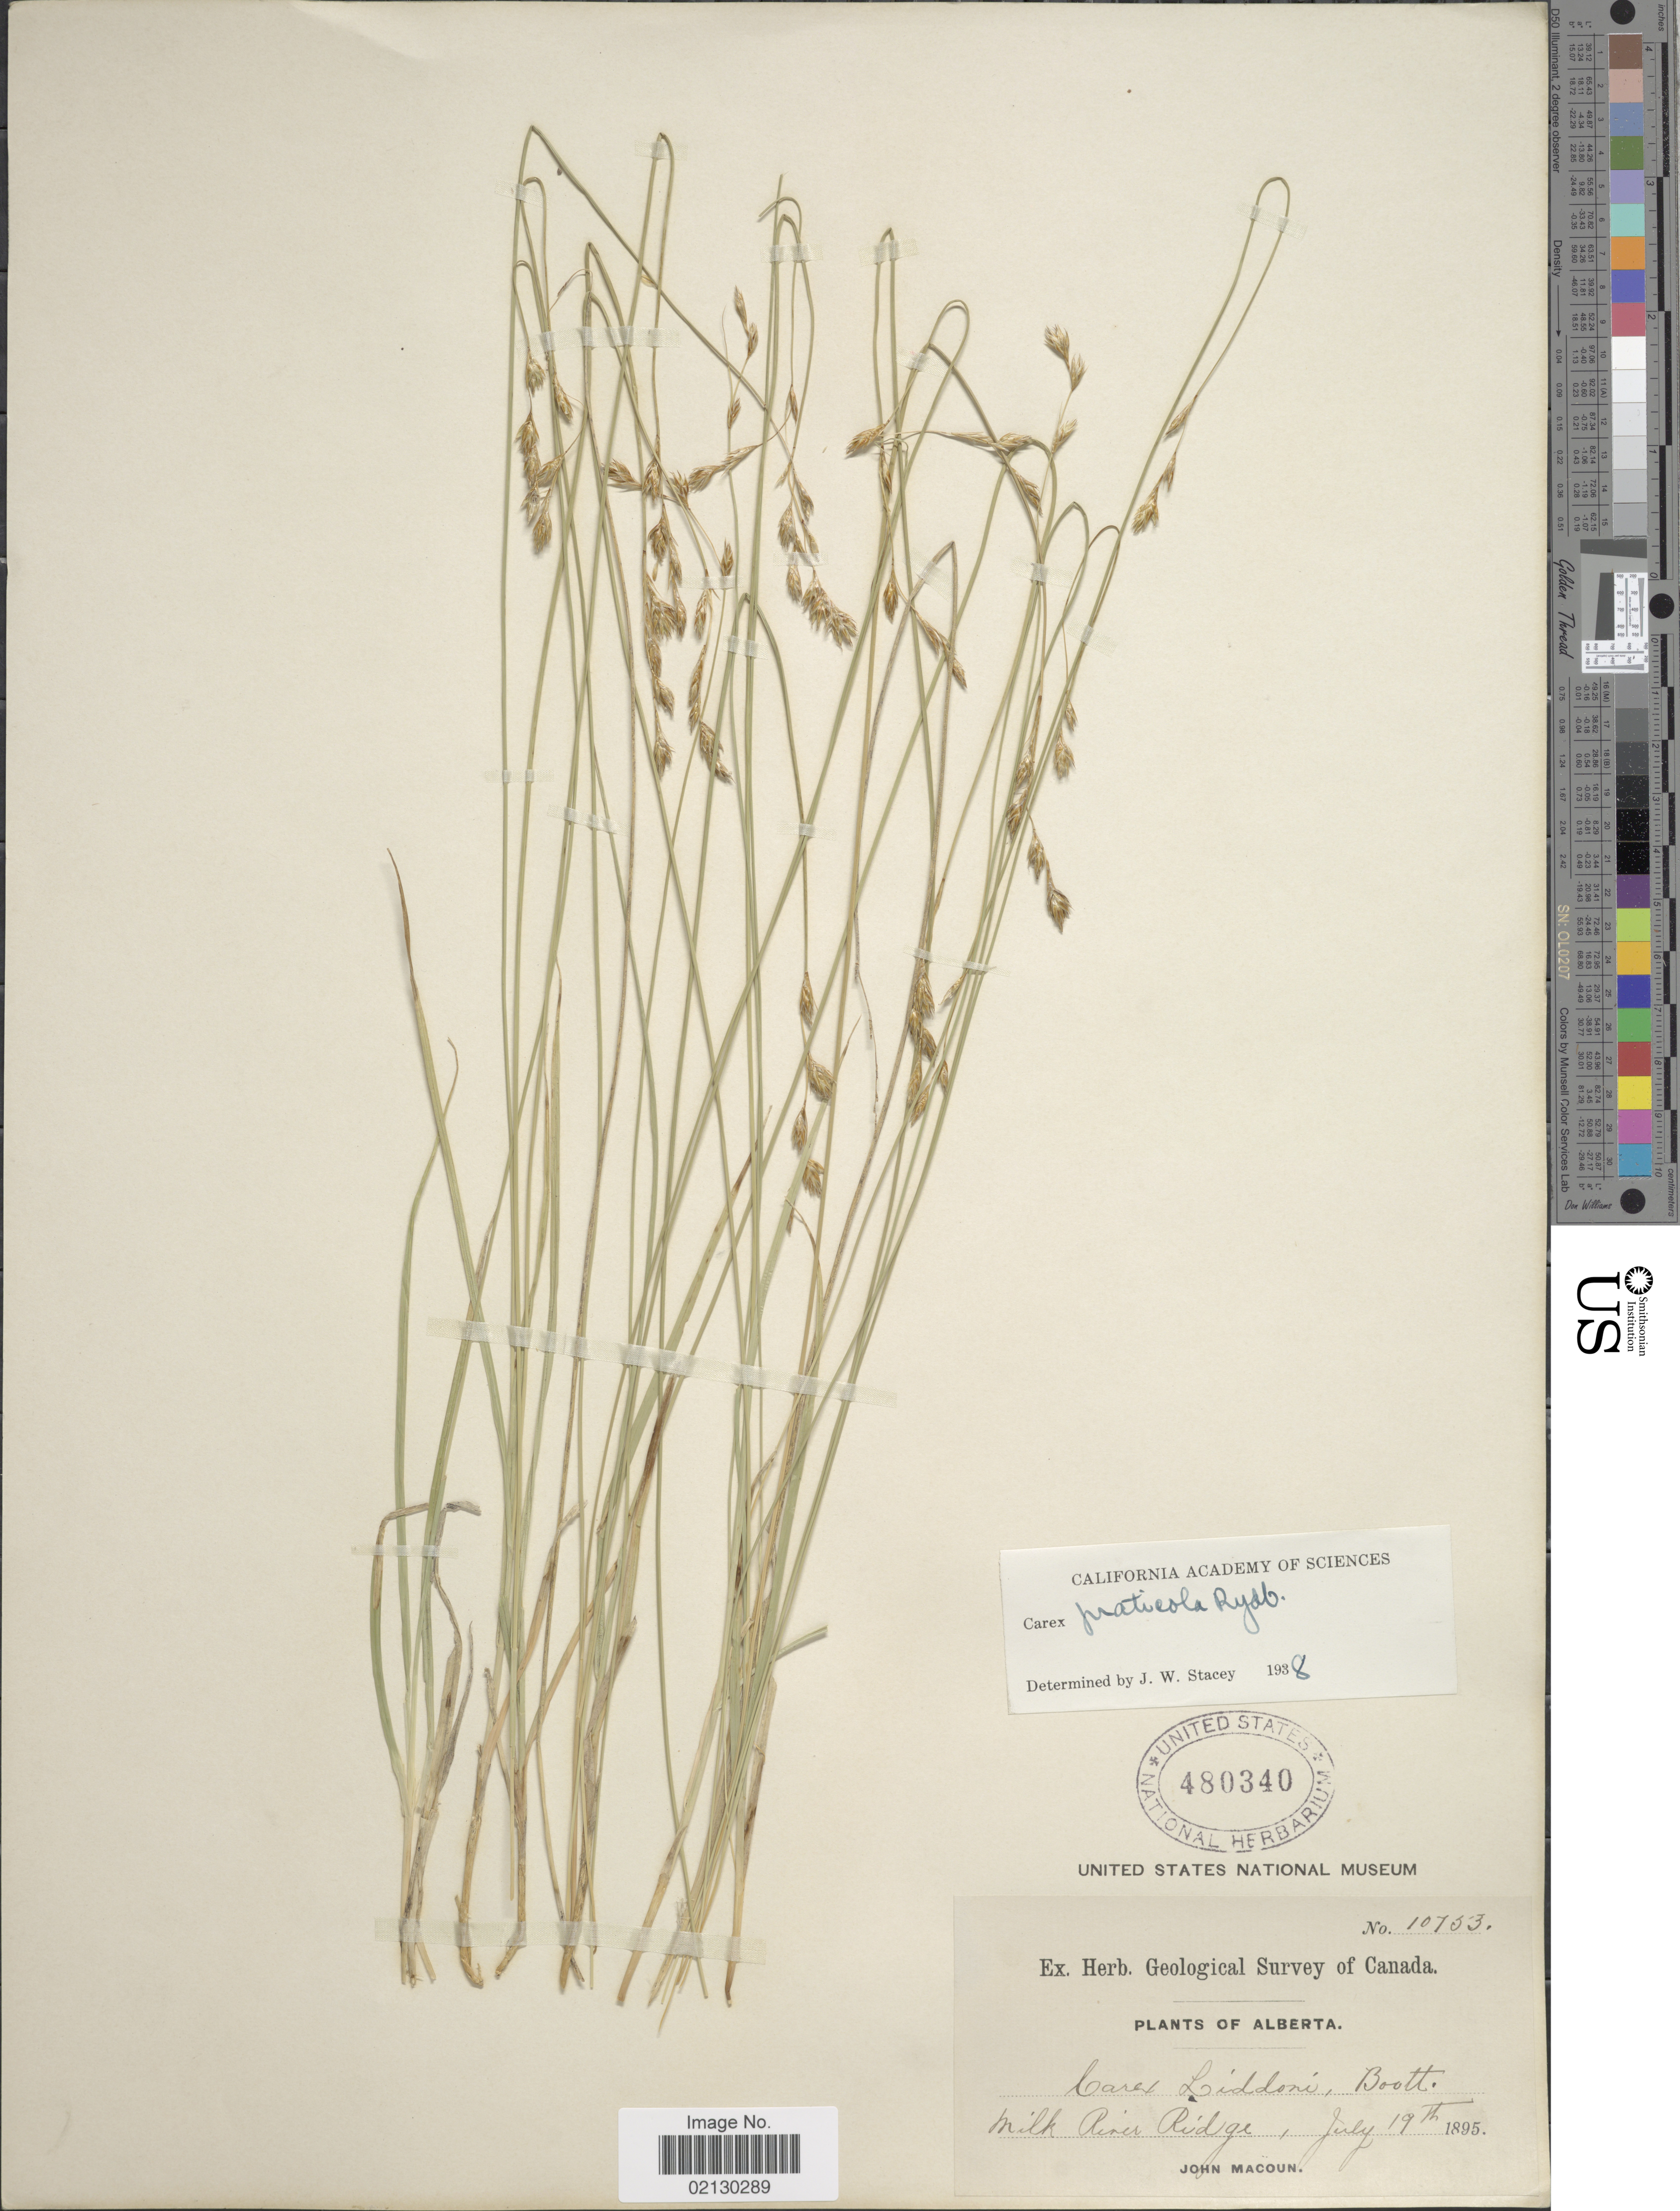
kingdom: Plantae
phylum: Tracheophyta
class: Liliopsida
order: Poales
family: Cyperaceae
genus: Carex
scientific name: Carex praticola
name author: Rydb.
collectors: J. Macoun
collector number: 10753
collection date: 1895-07-19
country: Canada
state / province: Alberta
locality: Milk River Ridge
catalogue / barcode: US 480340